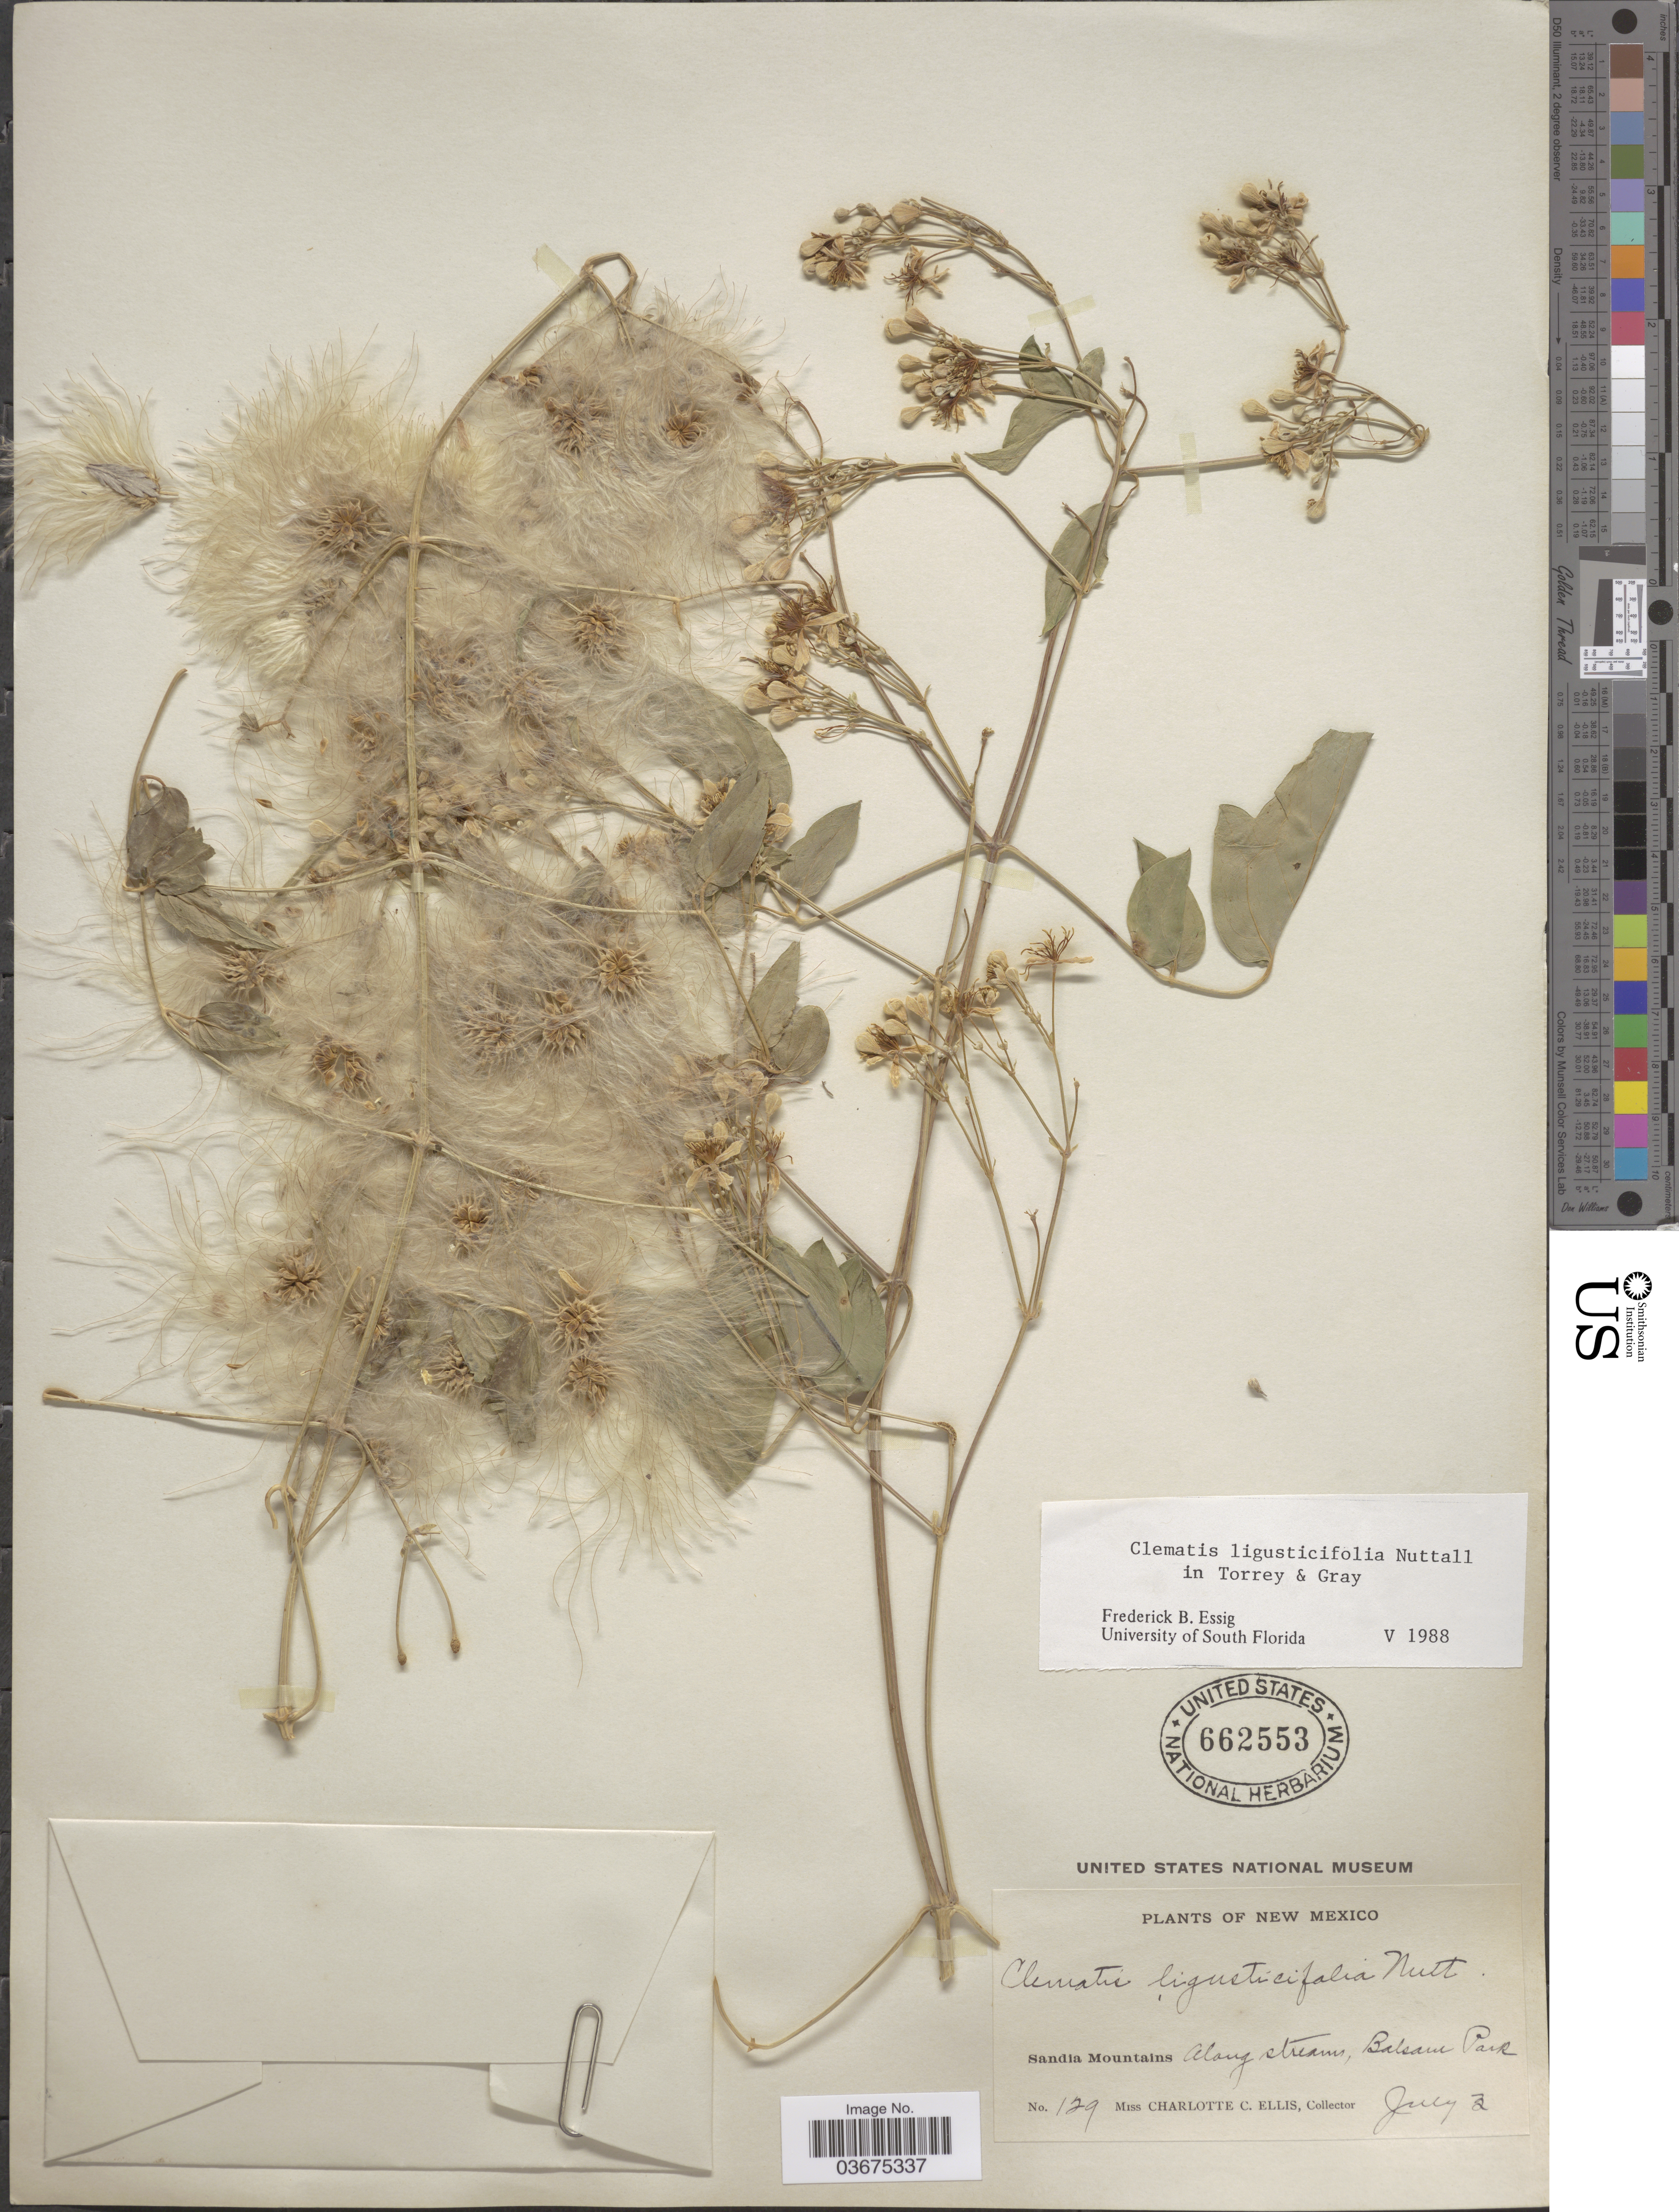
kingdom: Plantae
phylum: Tracheophyta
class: Magnoliopsida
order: Ranunculales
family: Ranunculaceae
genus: Clematis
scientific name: Clematis ligusticifolia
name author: Nutt.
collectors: C. C. Ellis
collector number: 129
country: United States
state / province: New Mexico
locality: Sandia Mountains. Along streams, Belsam Park.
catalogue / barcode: US 662553